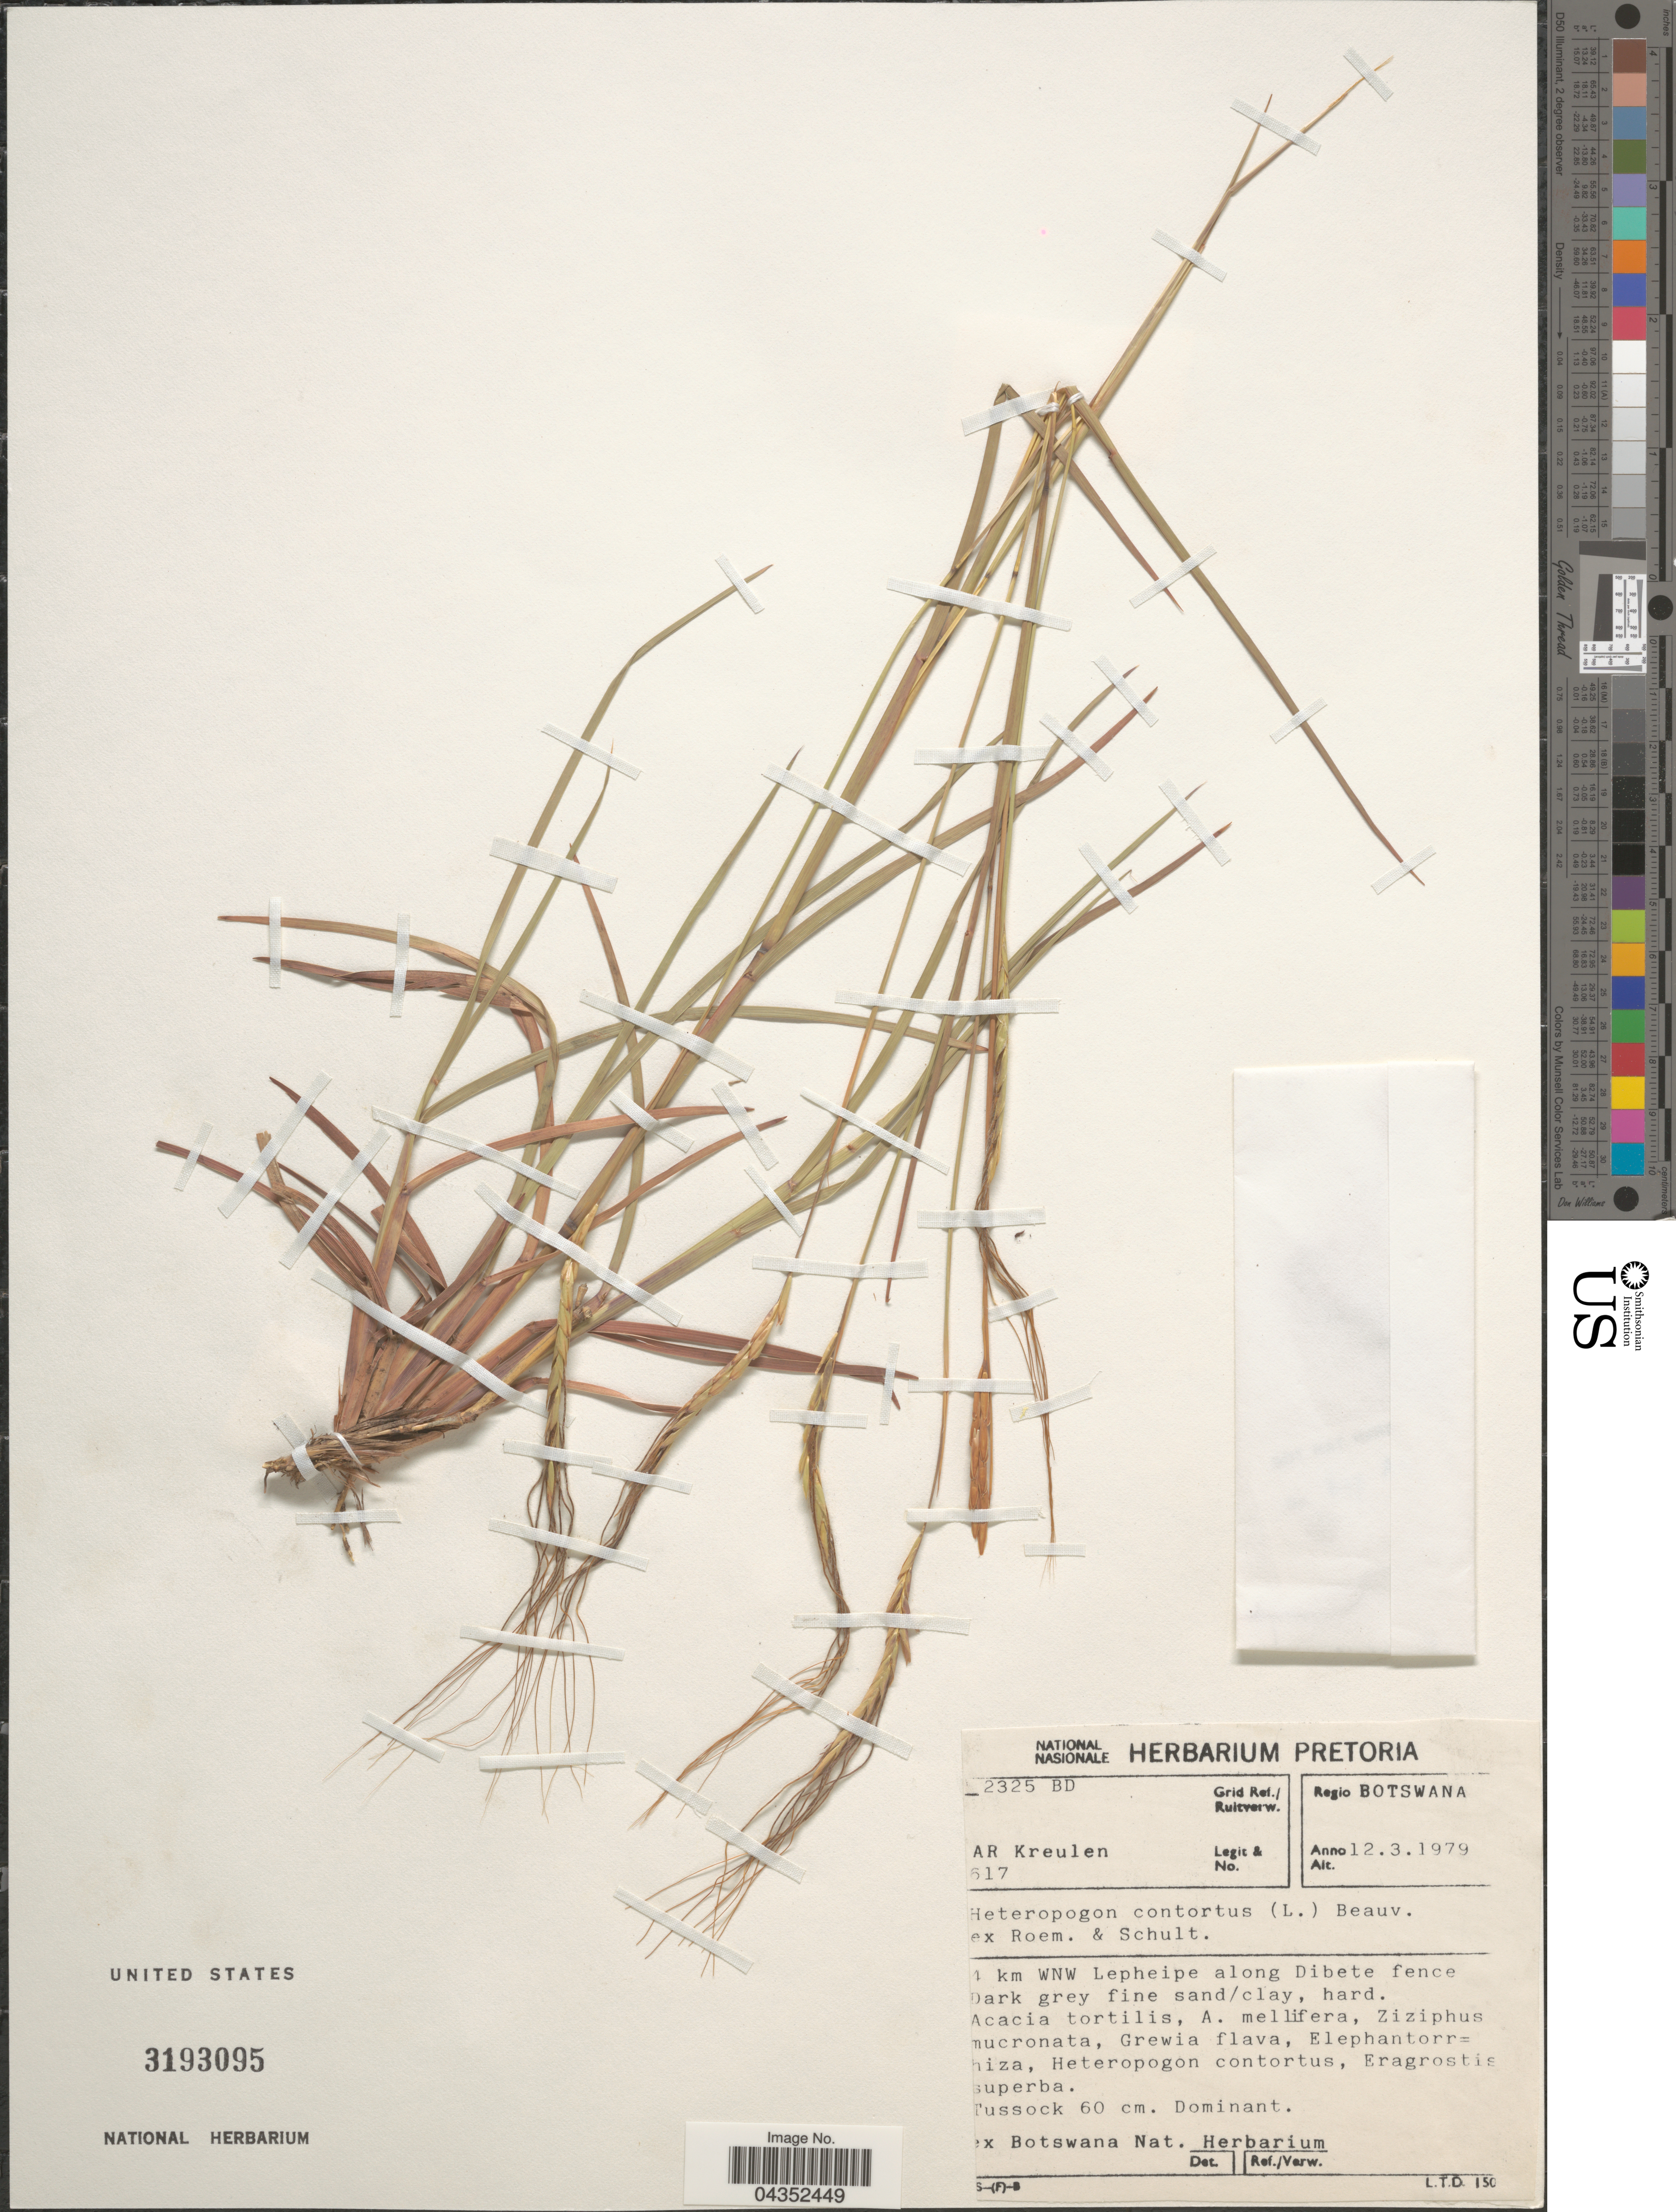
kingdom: Plantae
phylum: Tracheophyta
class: Liliopsida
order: Poales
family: Poaceae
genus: Heteropogon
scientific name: Heteropogon contortus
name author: (L.) P. Beauv. ex Roem. & Schult.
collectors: A. Kreulen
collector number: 617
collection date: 1979-03-12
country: Botswana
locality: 2325 BD Grid Ref./Ruitverw. Regio Botswana. 1 km WNW Lepheipe along Dibete fence .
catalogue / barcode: US 3193095